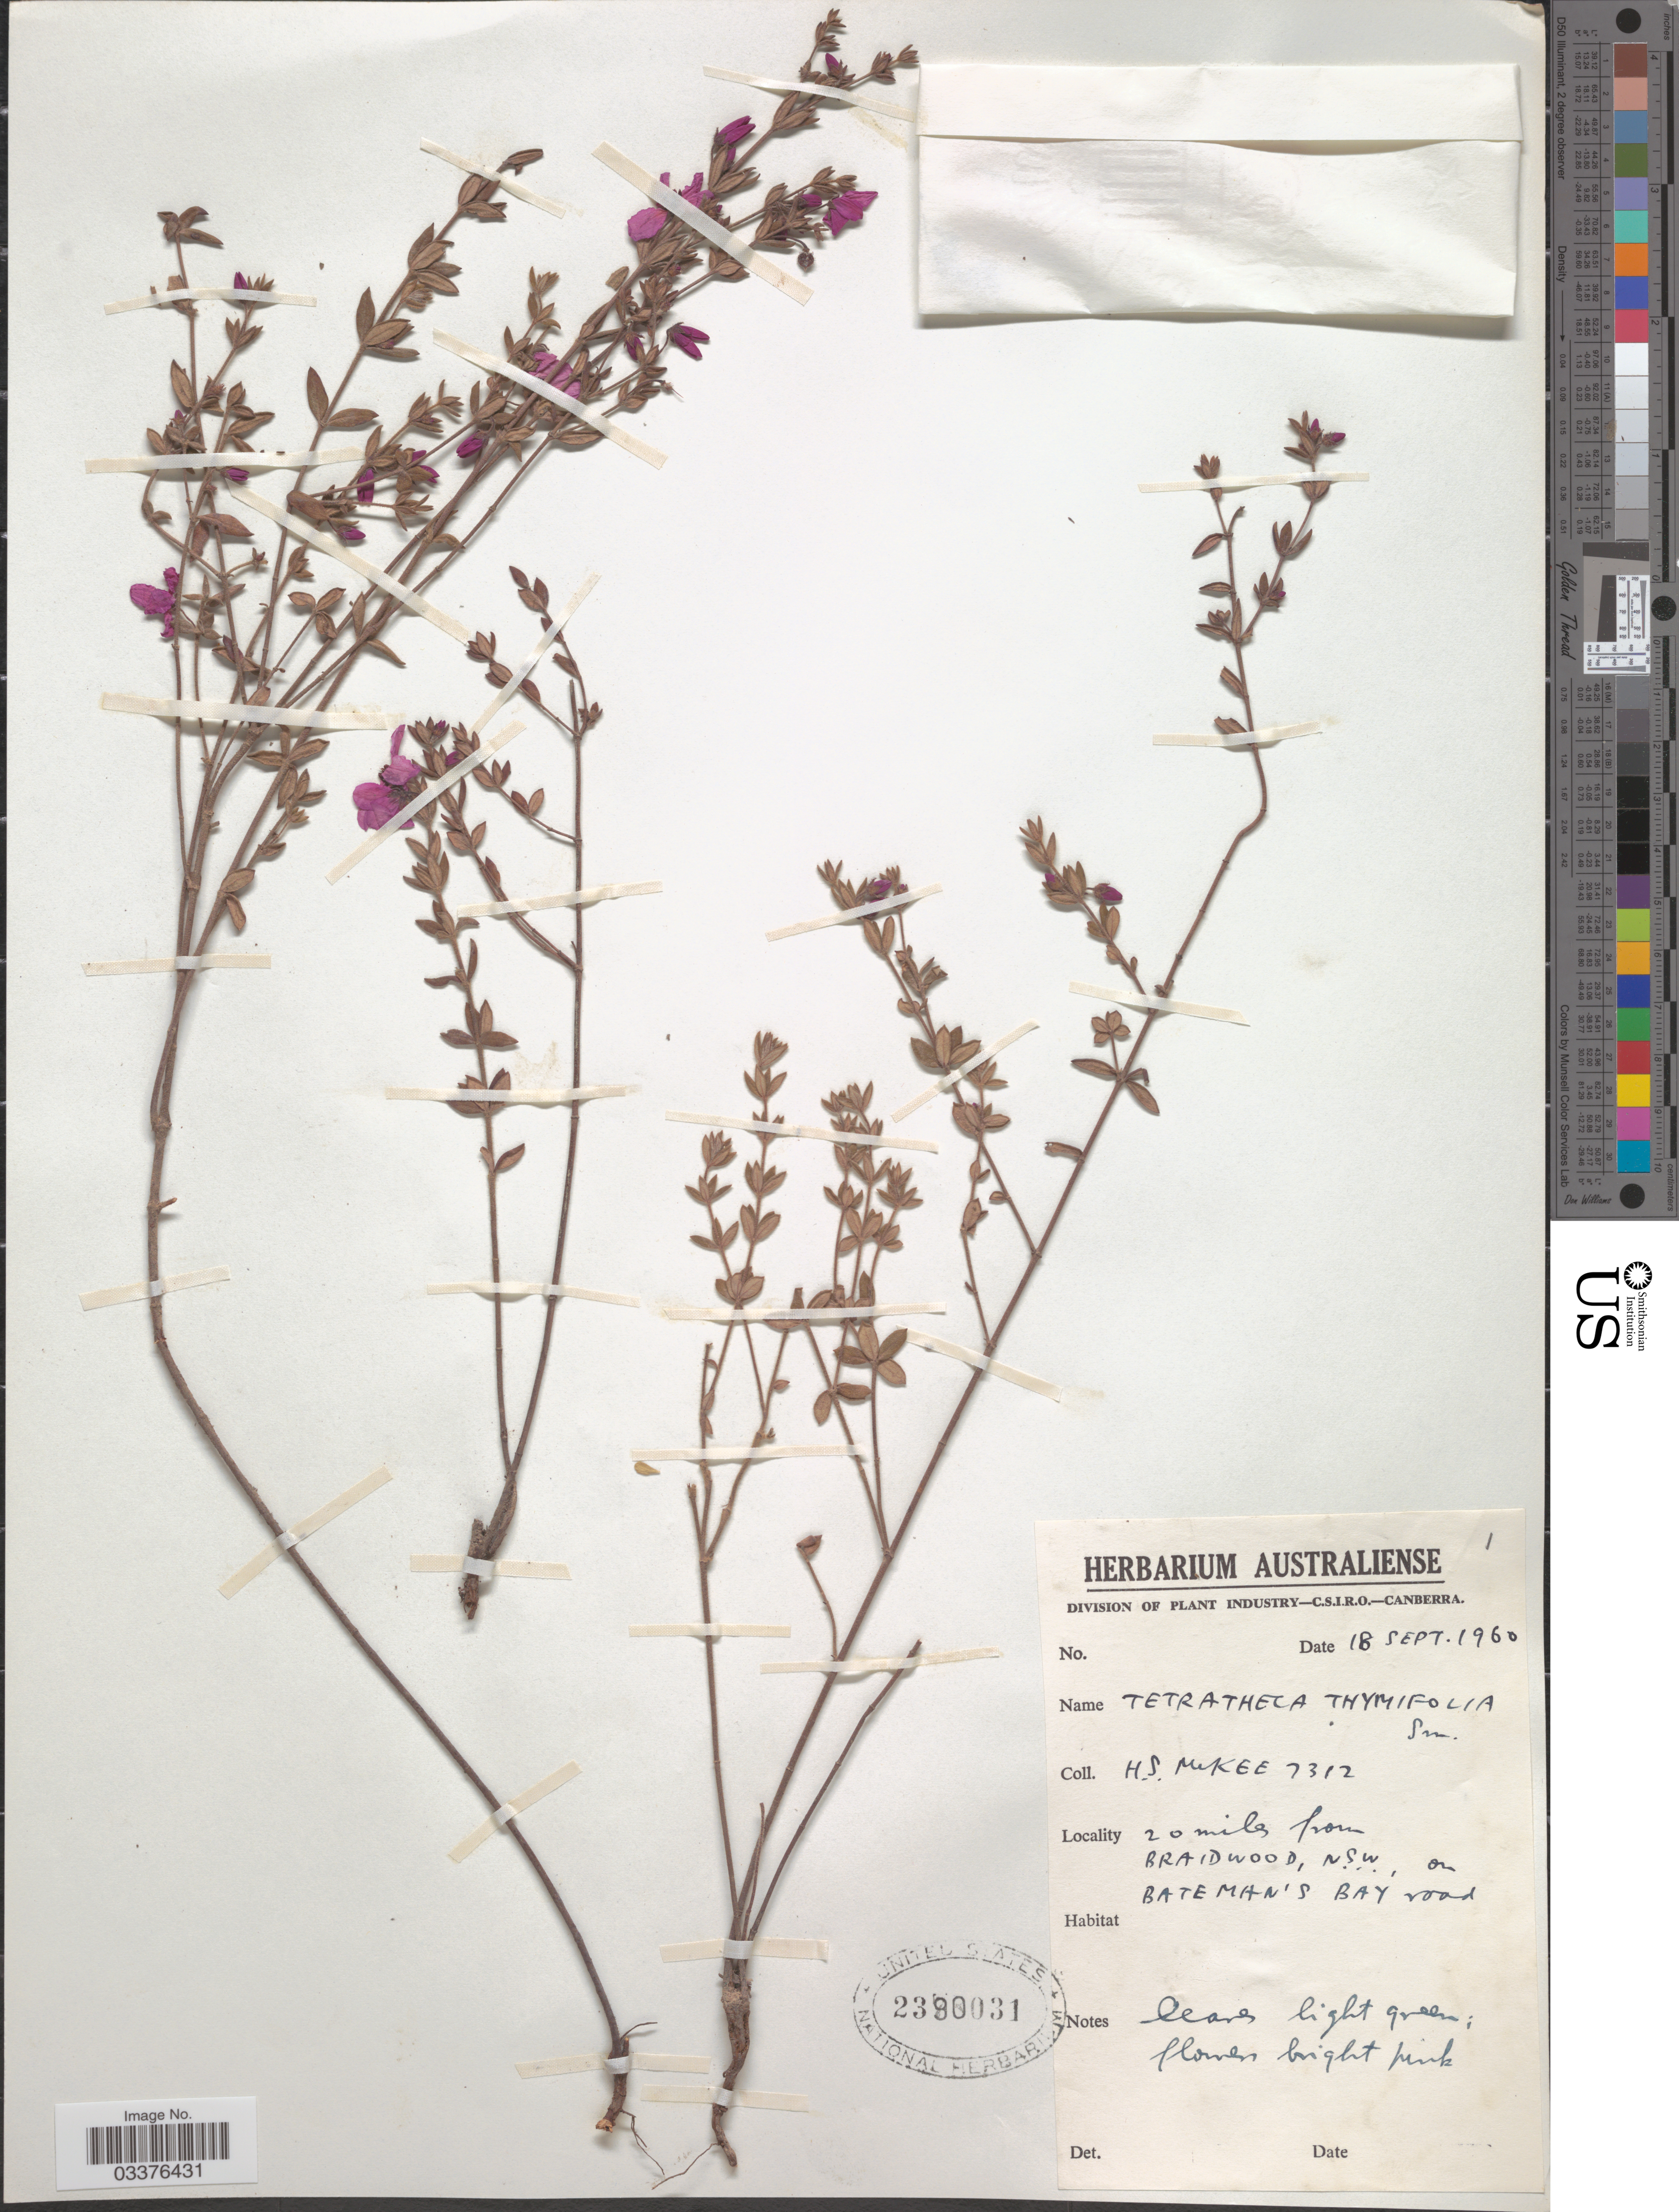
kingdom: Plantae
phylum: Tracheophyta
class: Magnoliopsida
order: Oxalidales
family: Elaeocarpaceae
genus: Tetratheca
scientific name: Tetratheca thymifolia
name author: Sm.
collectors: H. S. McKee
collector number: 7312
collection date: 1960-09-18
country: Australia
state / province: New South Wales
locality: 20 miles from Braidwood, on Bateman's Bay road.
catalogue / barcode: US 2390031